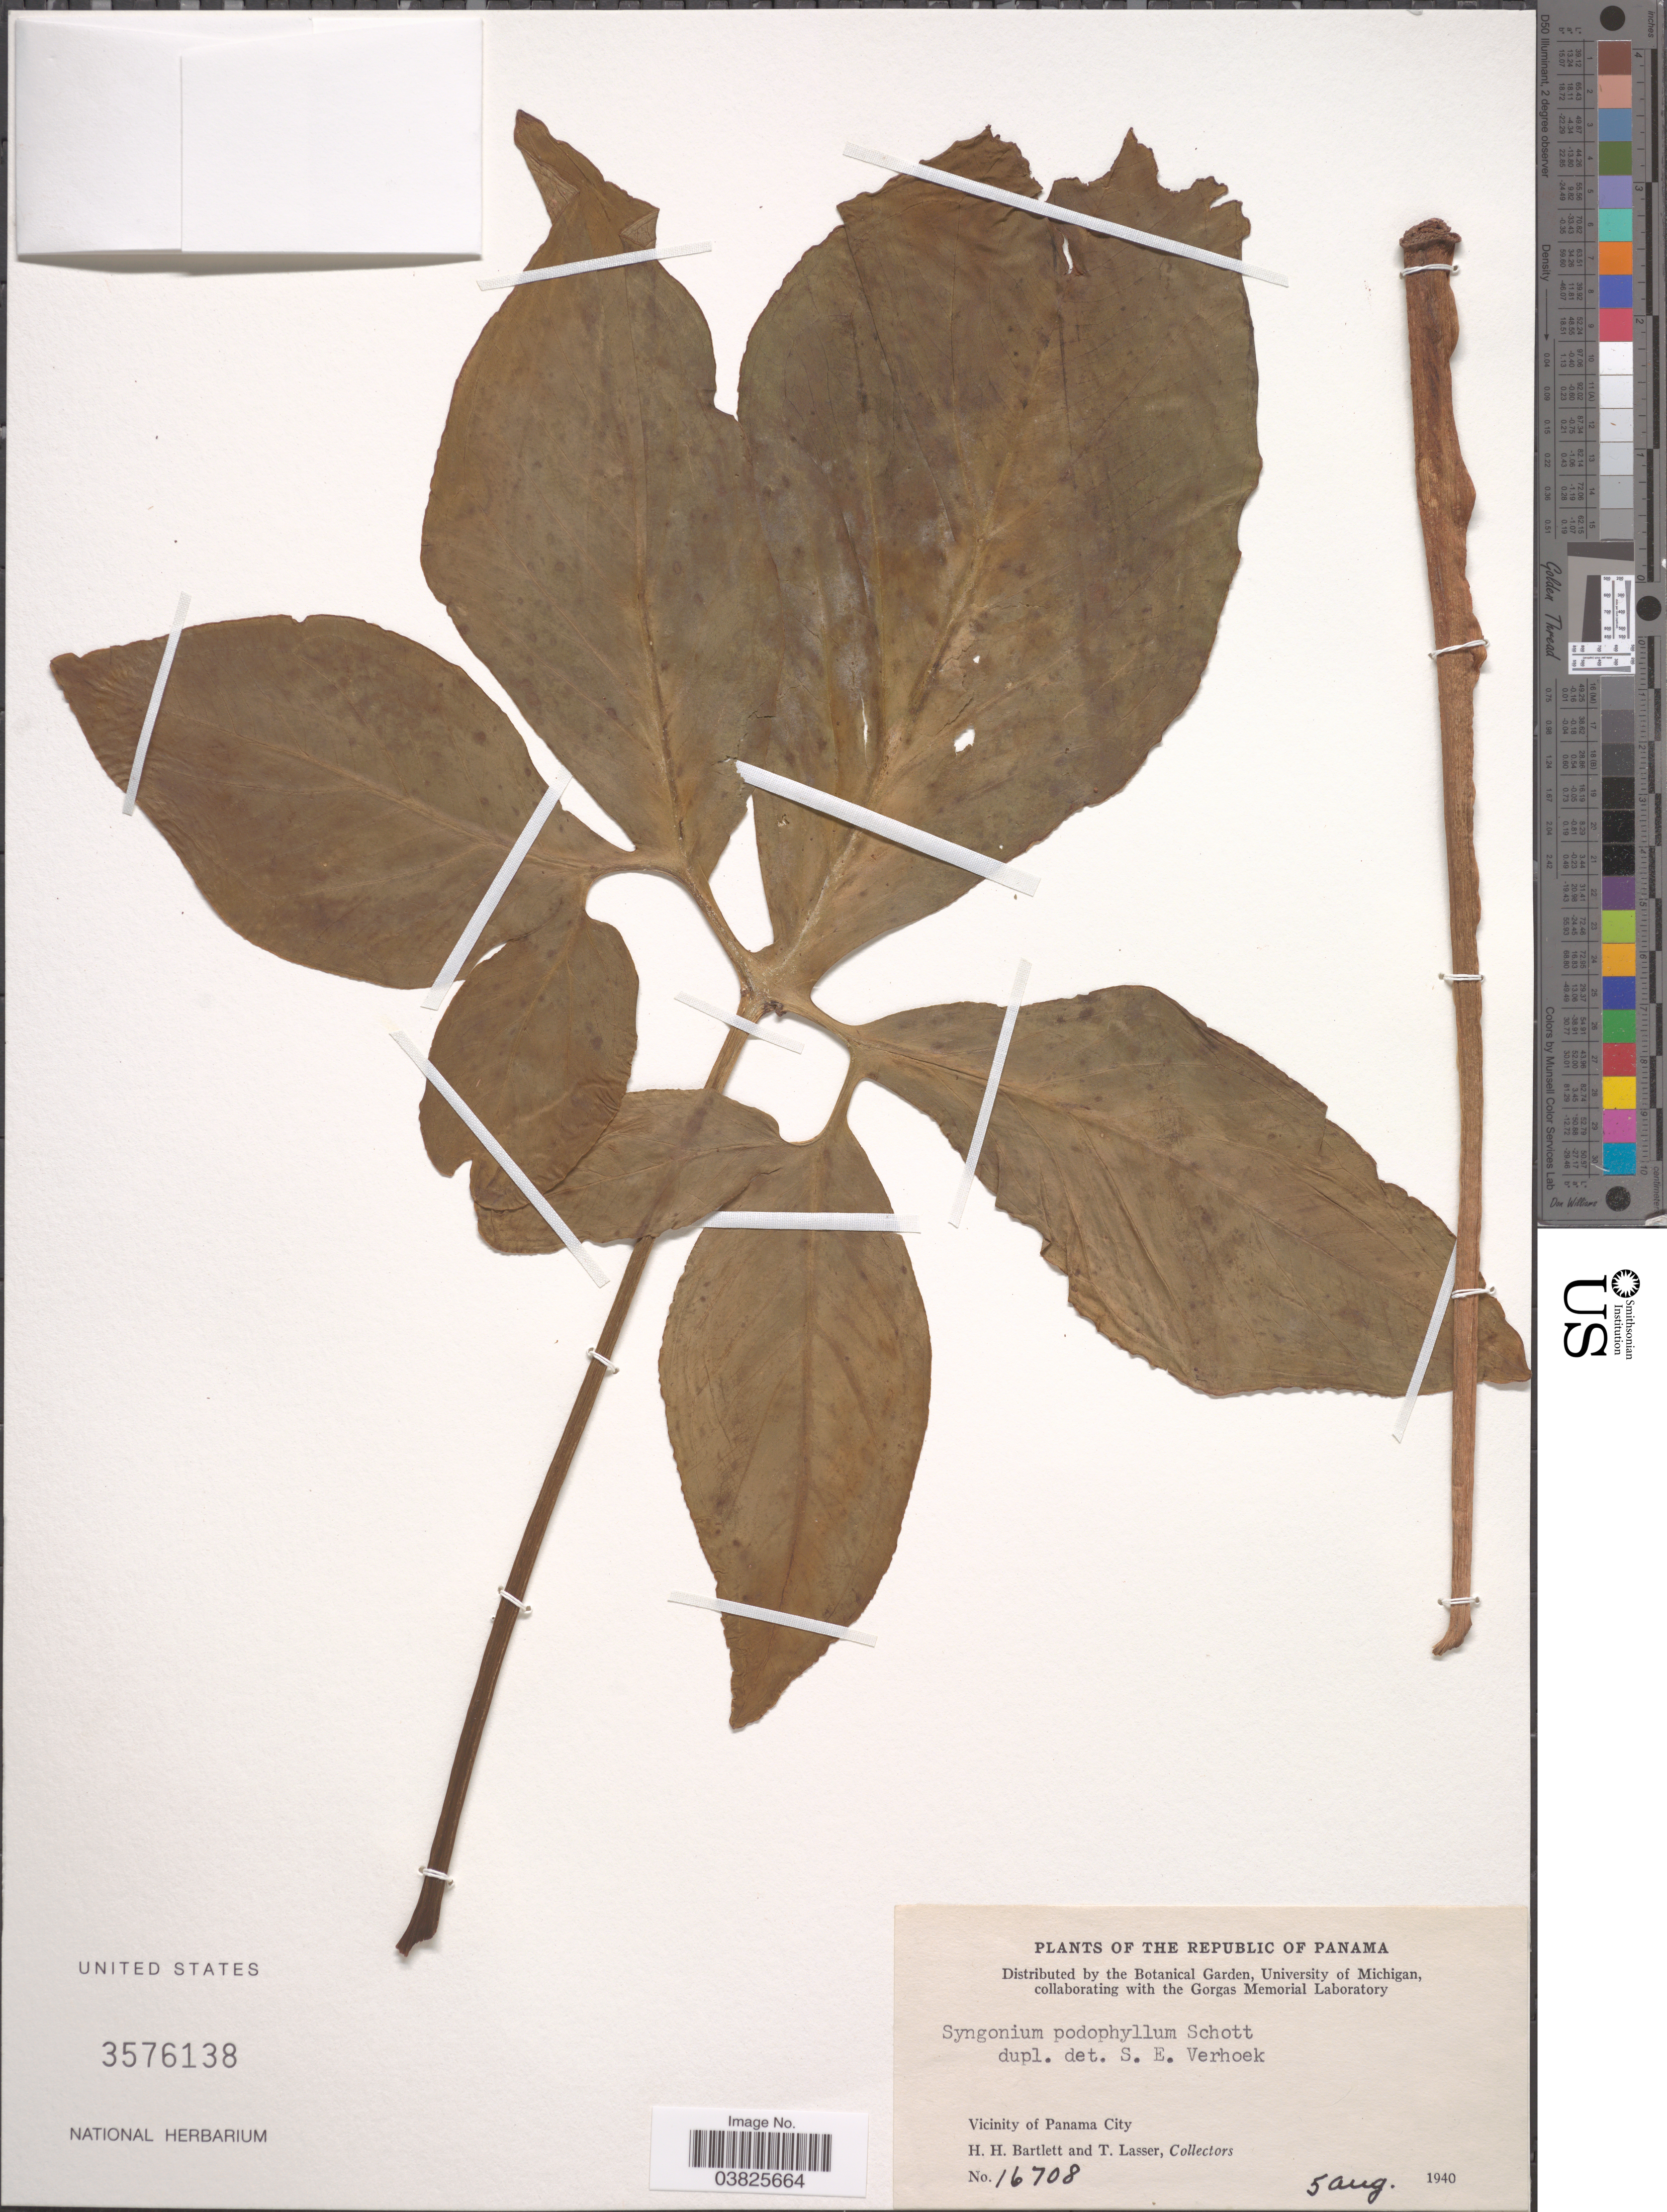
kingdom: Plantae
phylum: Tracheophyta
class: Liliopsida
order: Alismatales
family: Araceae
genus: Syngonium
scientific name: Syngonium podophyllum 'Lemon-Lime'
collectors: H. H. Bartlett & T. Lasser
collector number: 16708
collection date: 1940-08-05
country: Panama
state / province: Panamá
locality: The Republic of Panama. Vicinity of Panama City.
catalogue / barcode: US 3576138